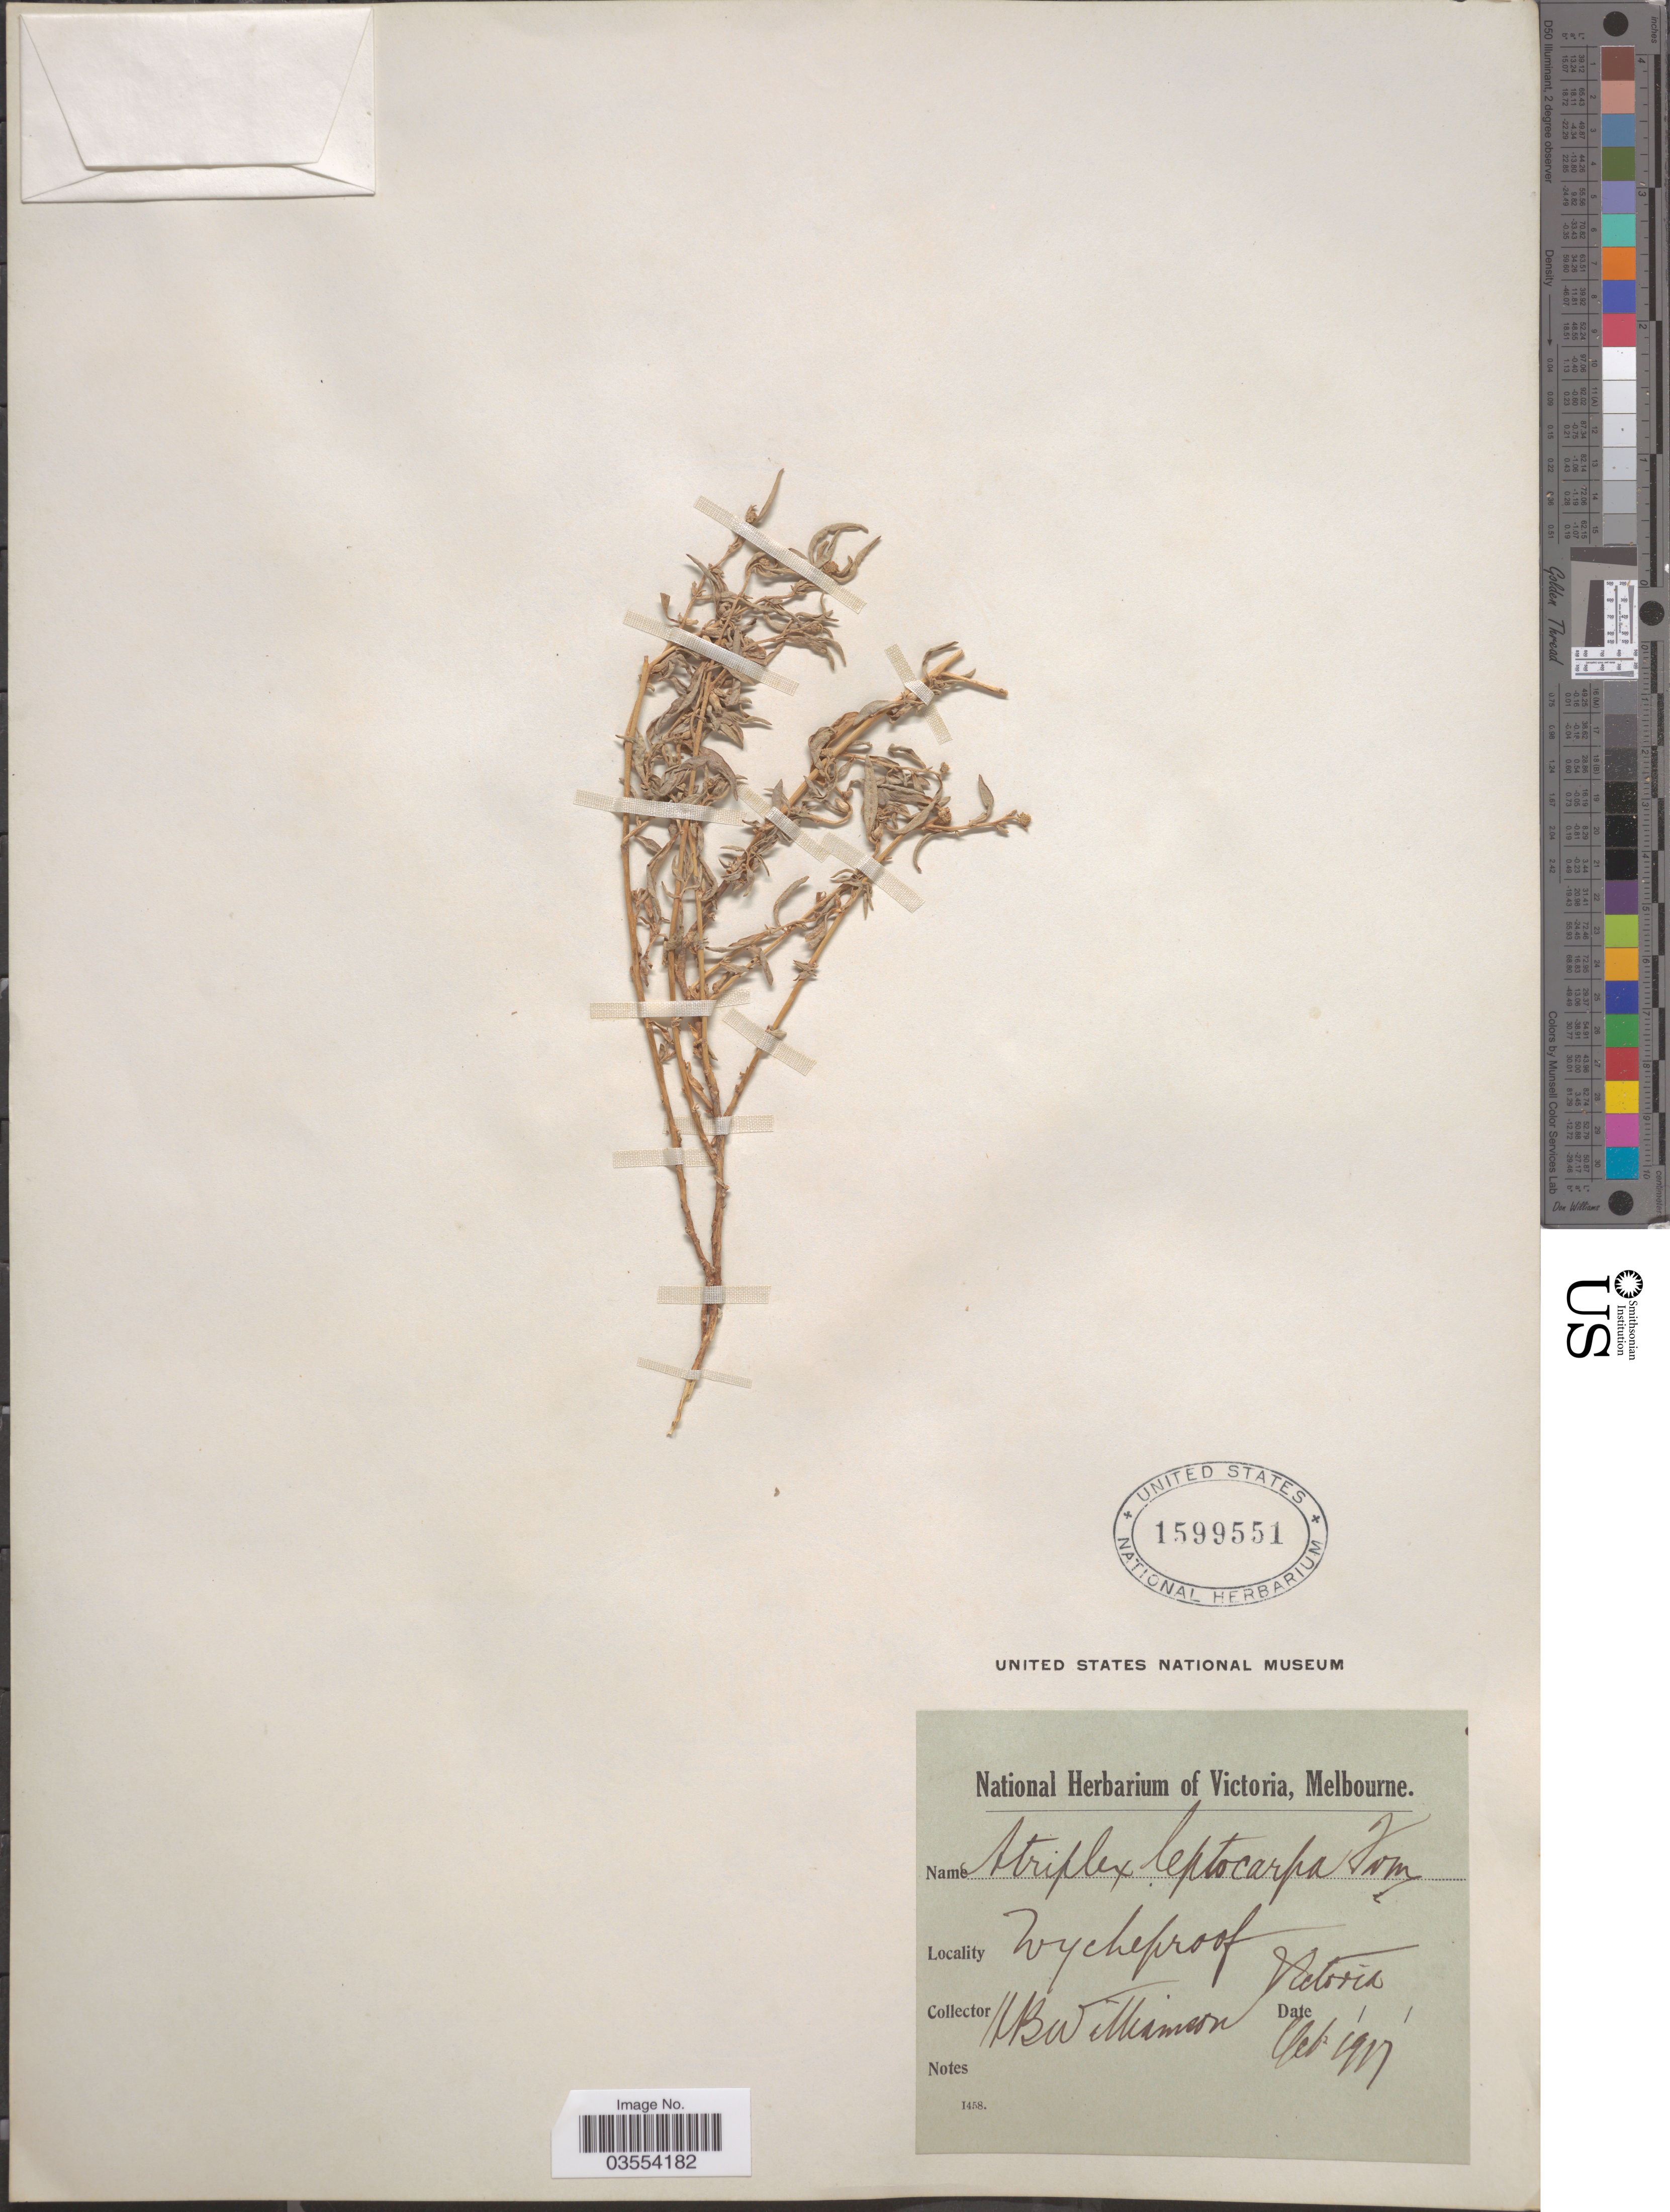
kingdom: Plantae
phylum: Tracheophyta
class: Magnoliopsida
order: Caryophyllales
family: Amaranthaceae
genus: Atriplex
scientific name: Atriplex leptocarpa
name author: F. Muell.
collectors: H. Williamson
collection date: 1917-02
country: Australia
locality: Wycheproof, Victoria.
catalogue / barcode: US 1599551